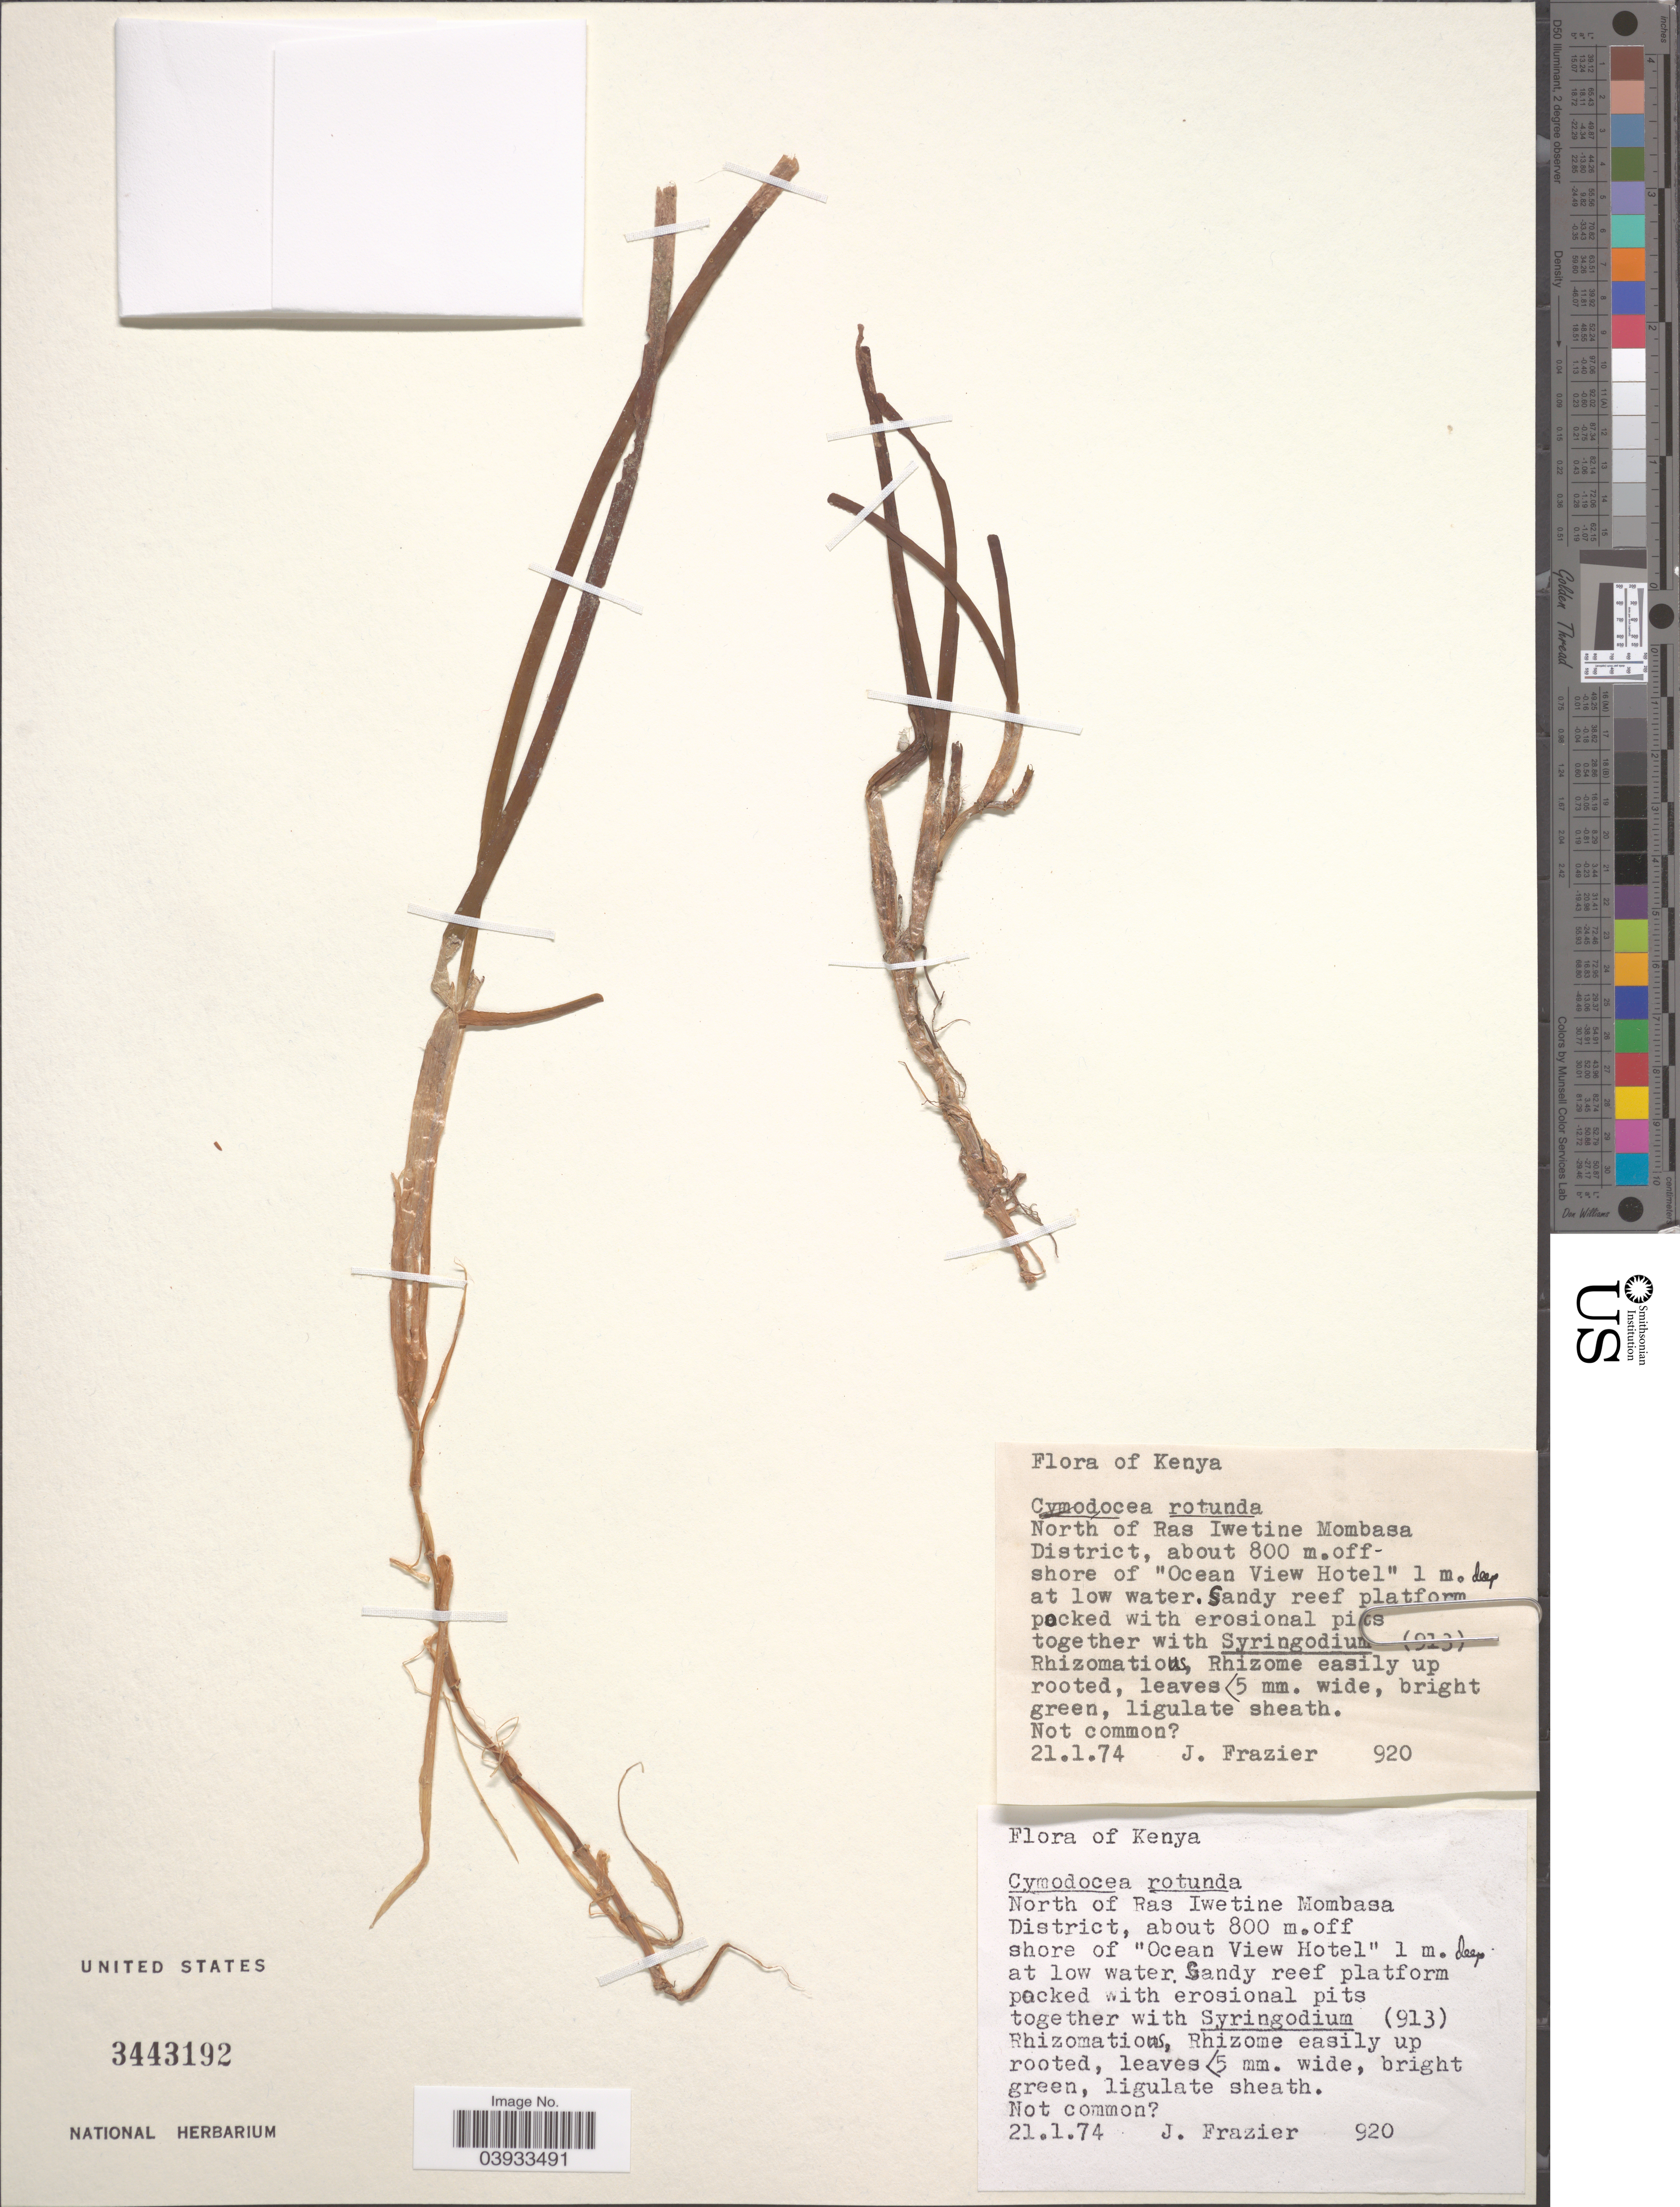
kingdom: Plantae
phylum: Tracheophyta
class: Liliopsida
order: Alismatales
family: Cymodoceaceae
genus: Cymodocea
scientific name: Cymodocea rotundata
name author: Asch. & Schweinf.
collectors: J. Frazier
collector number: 920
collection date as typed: Transcribed d/m/y: 21/1/74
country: Kenya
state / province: Mombasa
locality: North of Ras Iwetine Mombasa District, about 800 m. off shore of "Ocean View Hotel".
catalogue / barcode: US 3443192